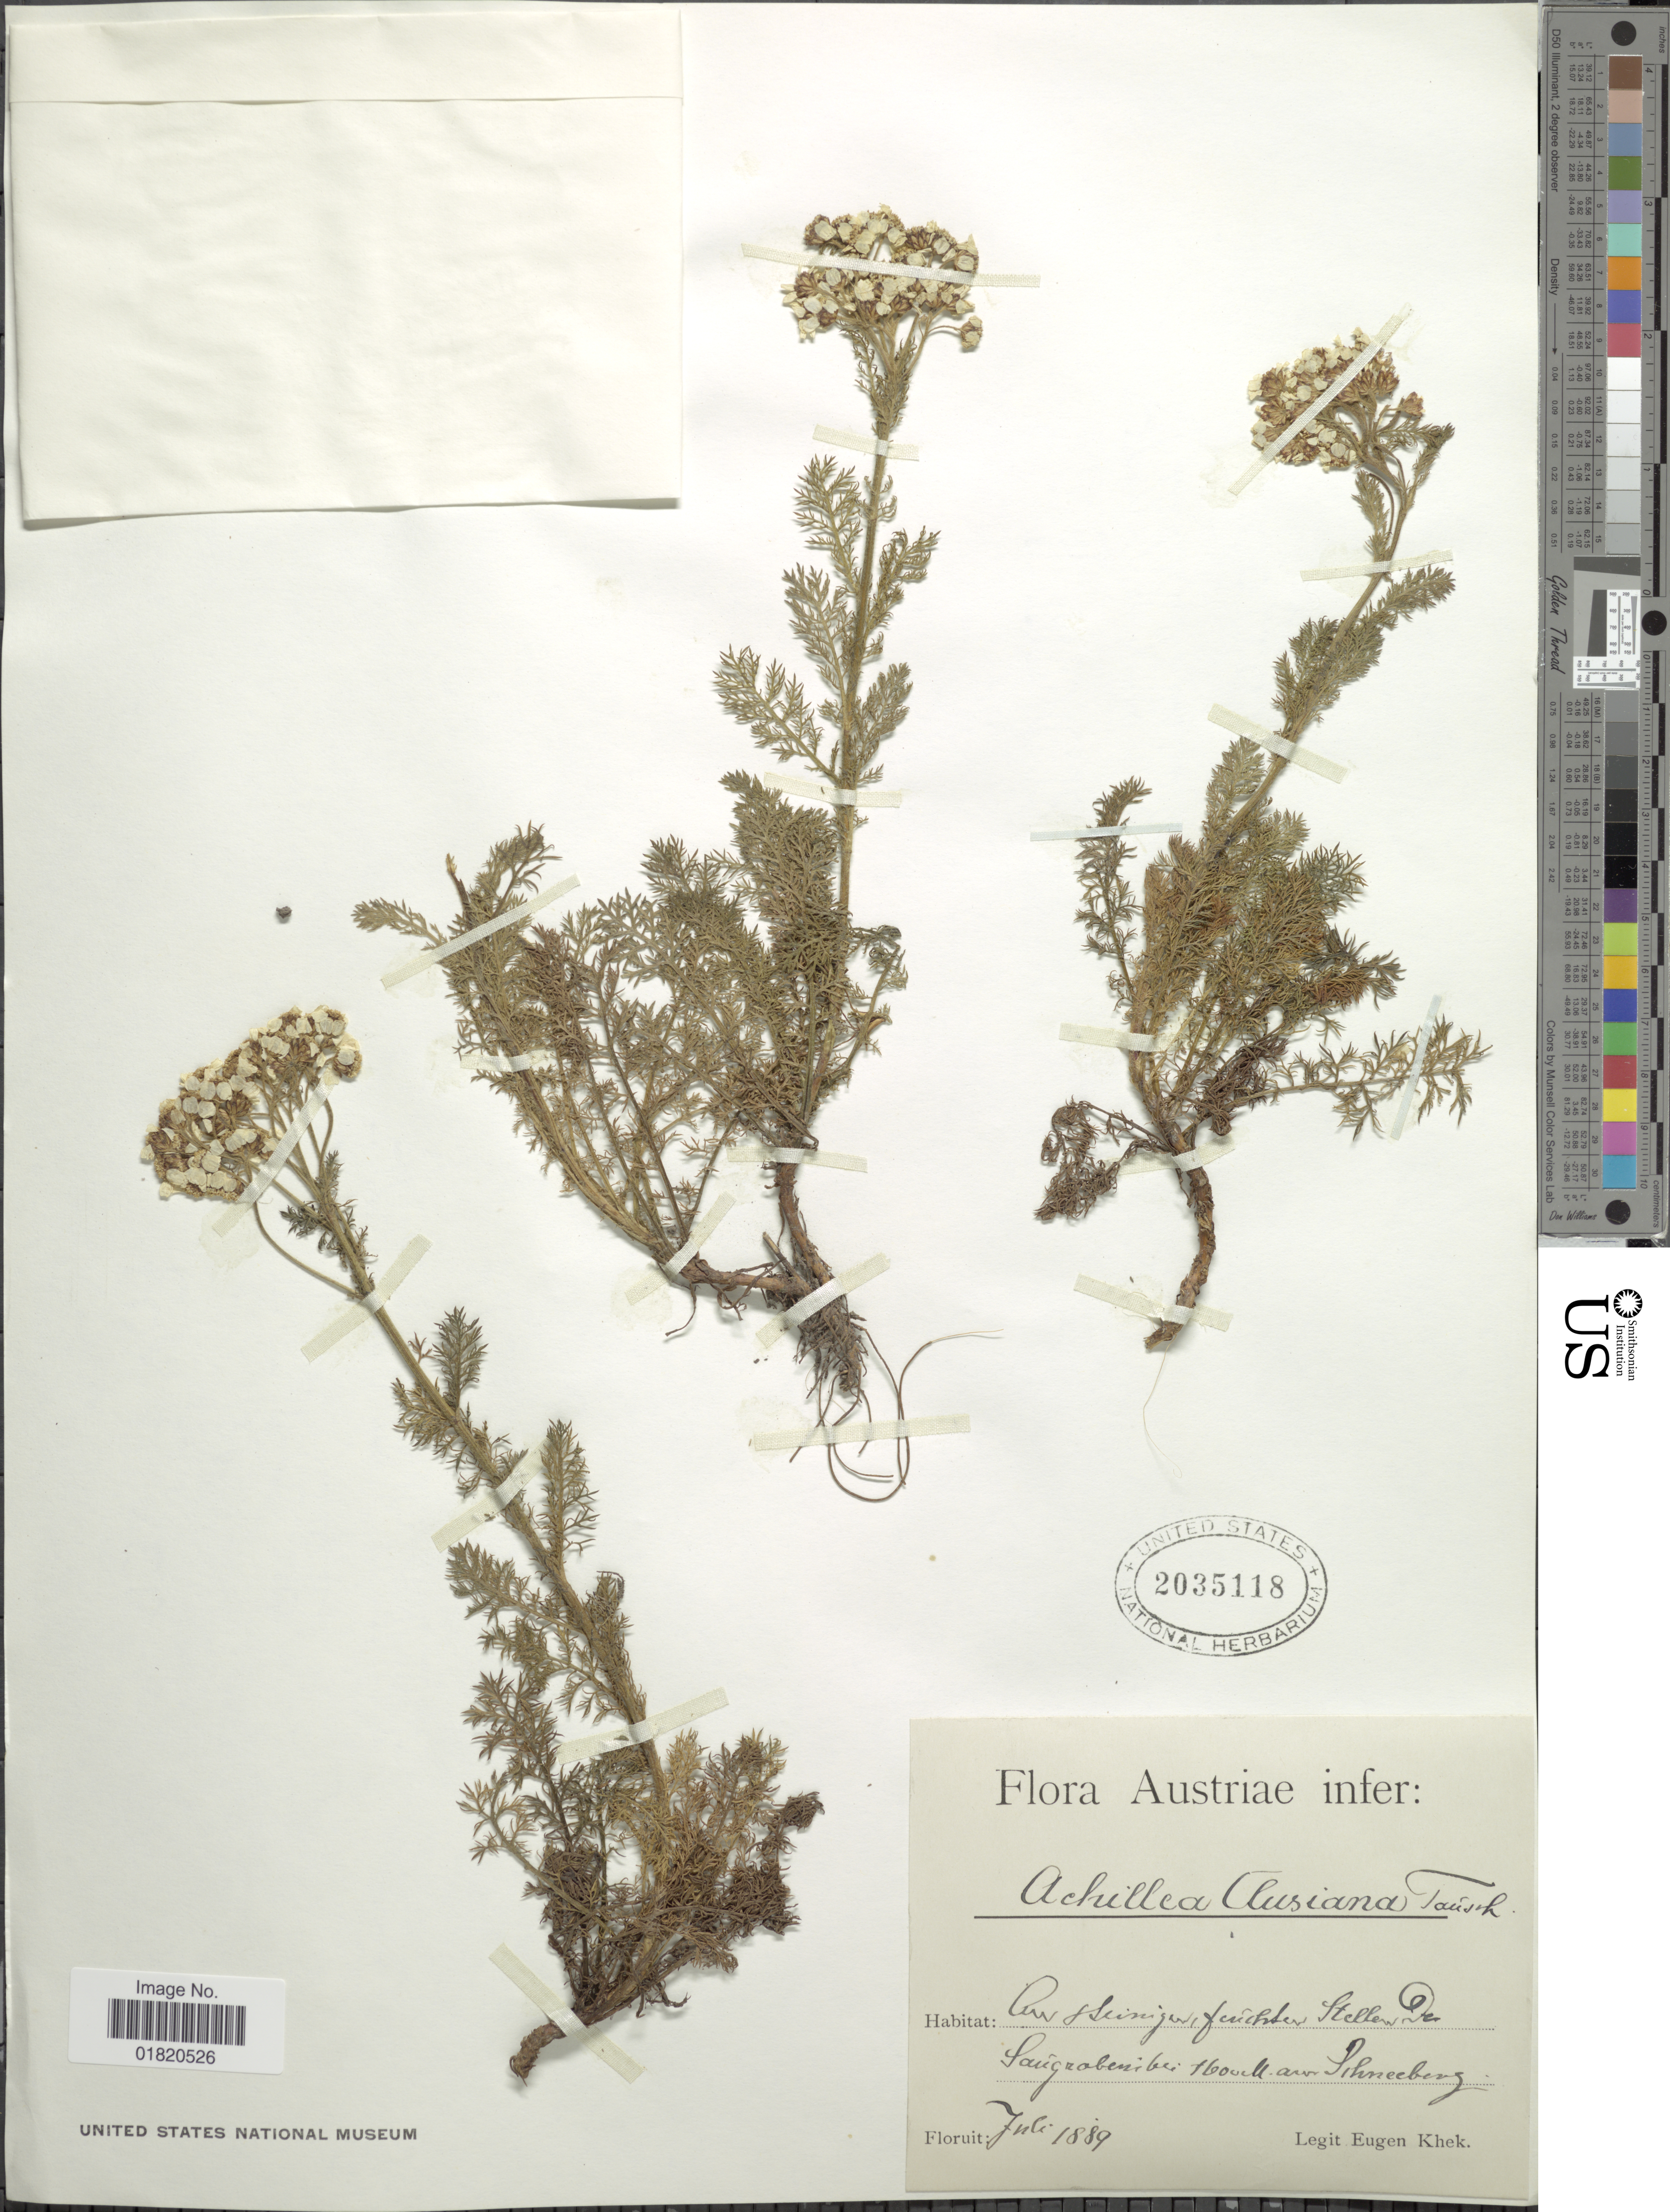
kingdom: Plantae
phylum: Tracheophyta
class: Magnoliopsida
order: Asterales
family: Asteraceae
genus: Achillea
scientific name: Achillea clusiana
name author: Tausch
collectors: E. J. Khek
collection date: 1889-07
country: Austria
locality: Ab steinenger, funchten Stellen Den Saugrobenibei Hovell am Schneeberg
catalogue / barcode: US 2035118